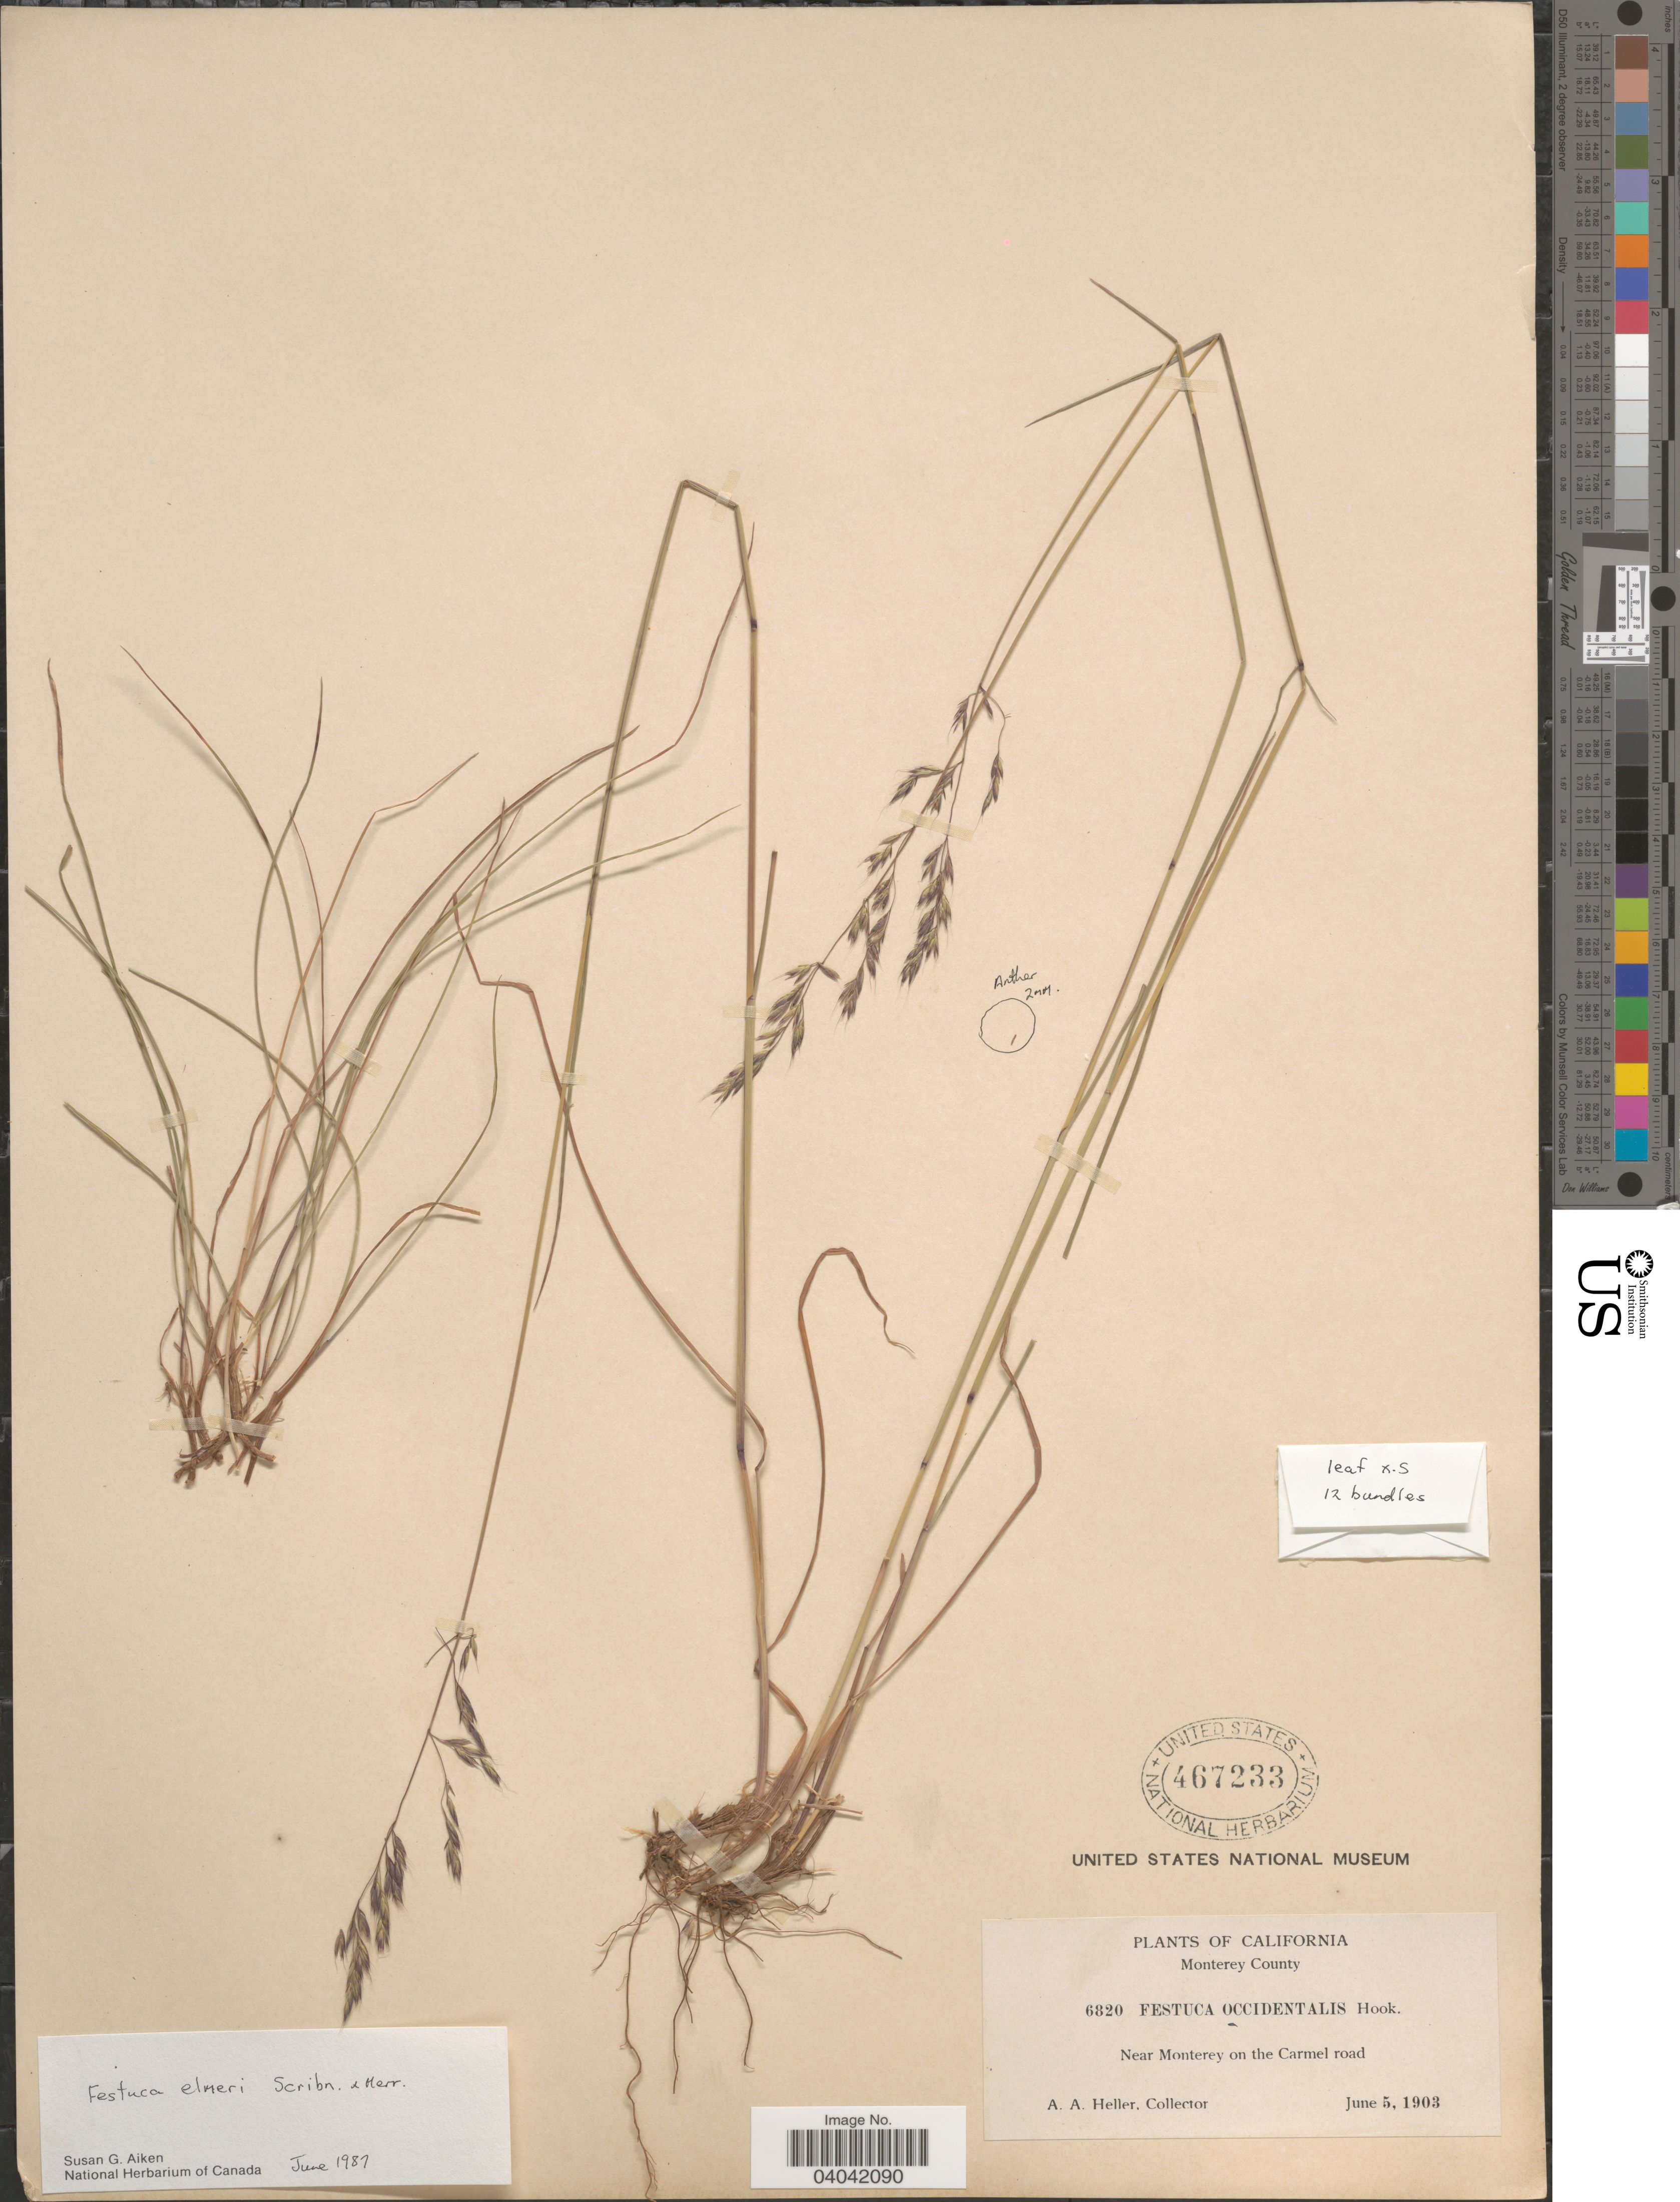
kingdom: Plantae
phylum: Tracheophyta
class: Liliopsida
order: Poales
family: Poaceae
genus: Festuca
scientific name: Festuca elmeri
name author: Scribn. & Merr.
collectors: A. A. Heller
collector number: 6820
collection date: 1903-06-05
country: United States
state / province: California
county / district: Monterey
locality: Monterey County. Near Monterey on the Carmel road.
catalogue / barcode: US 467233